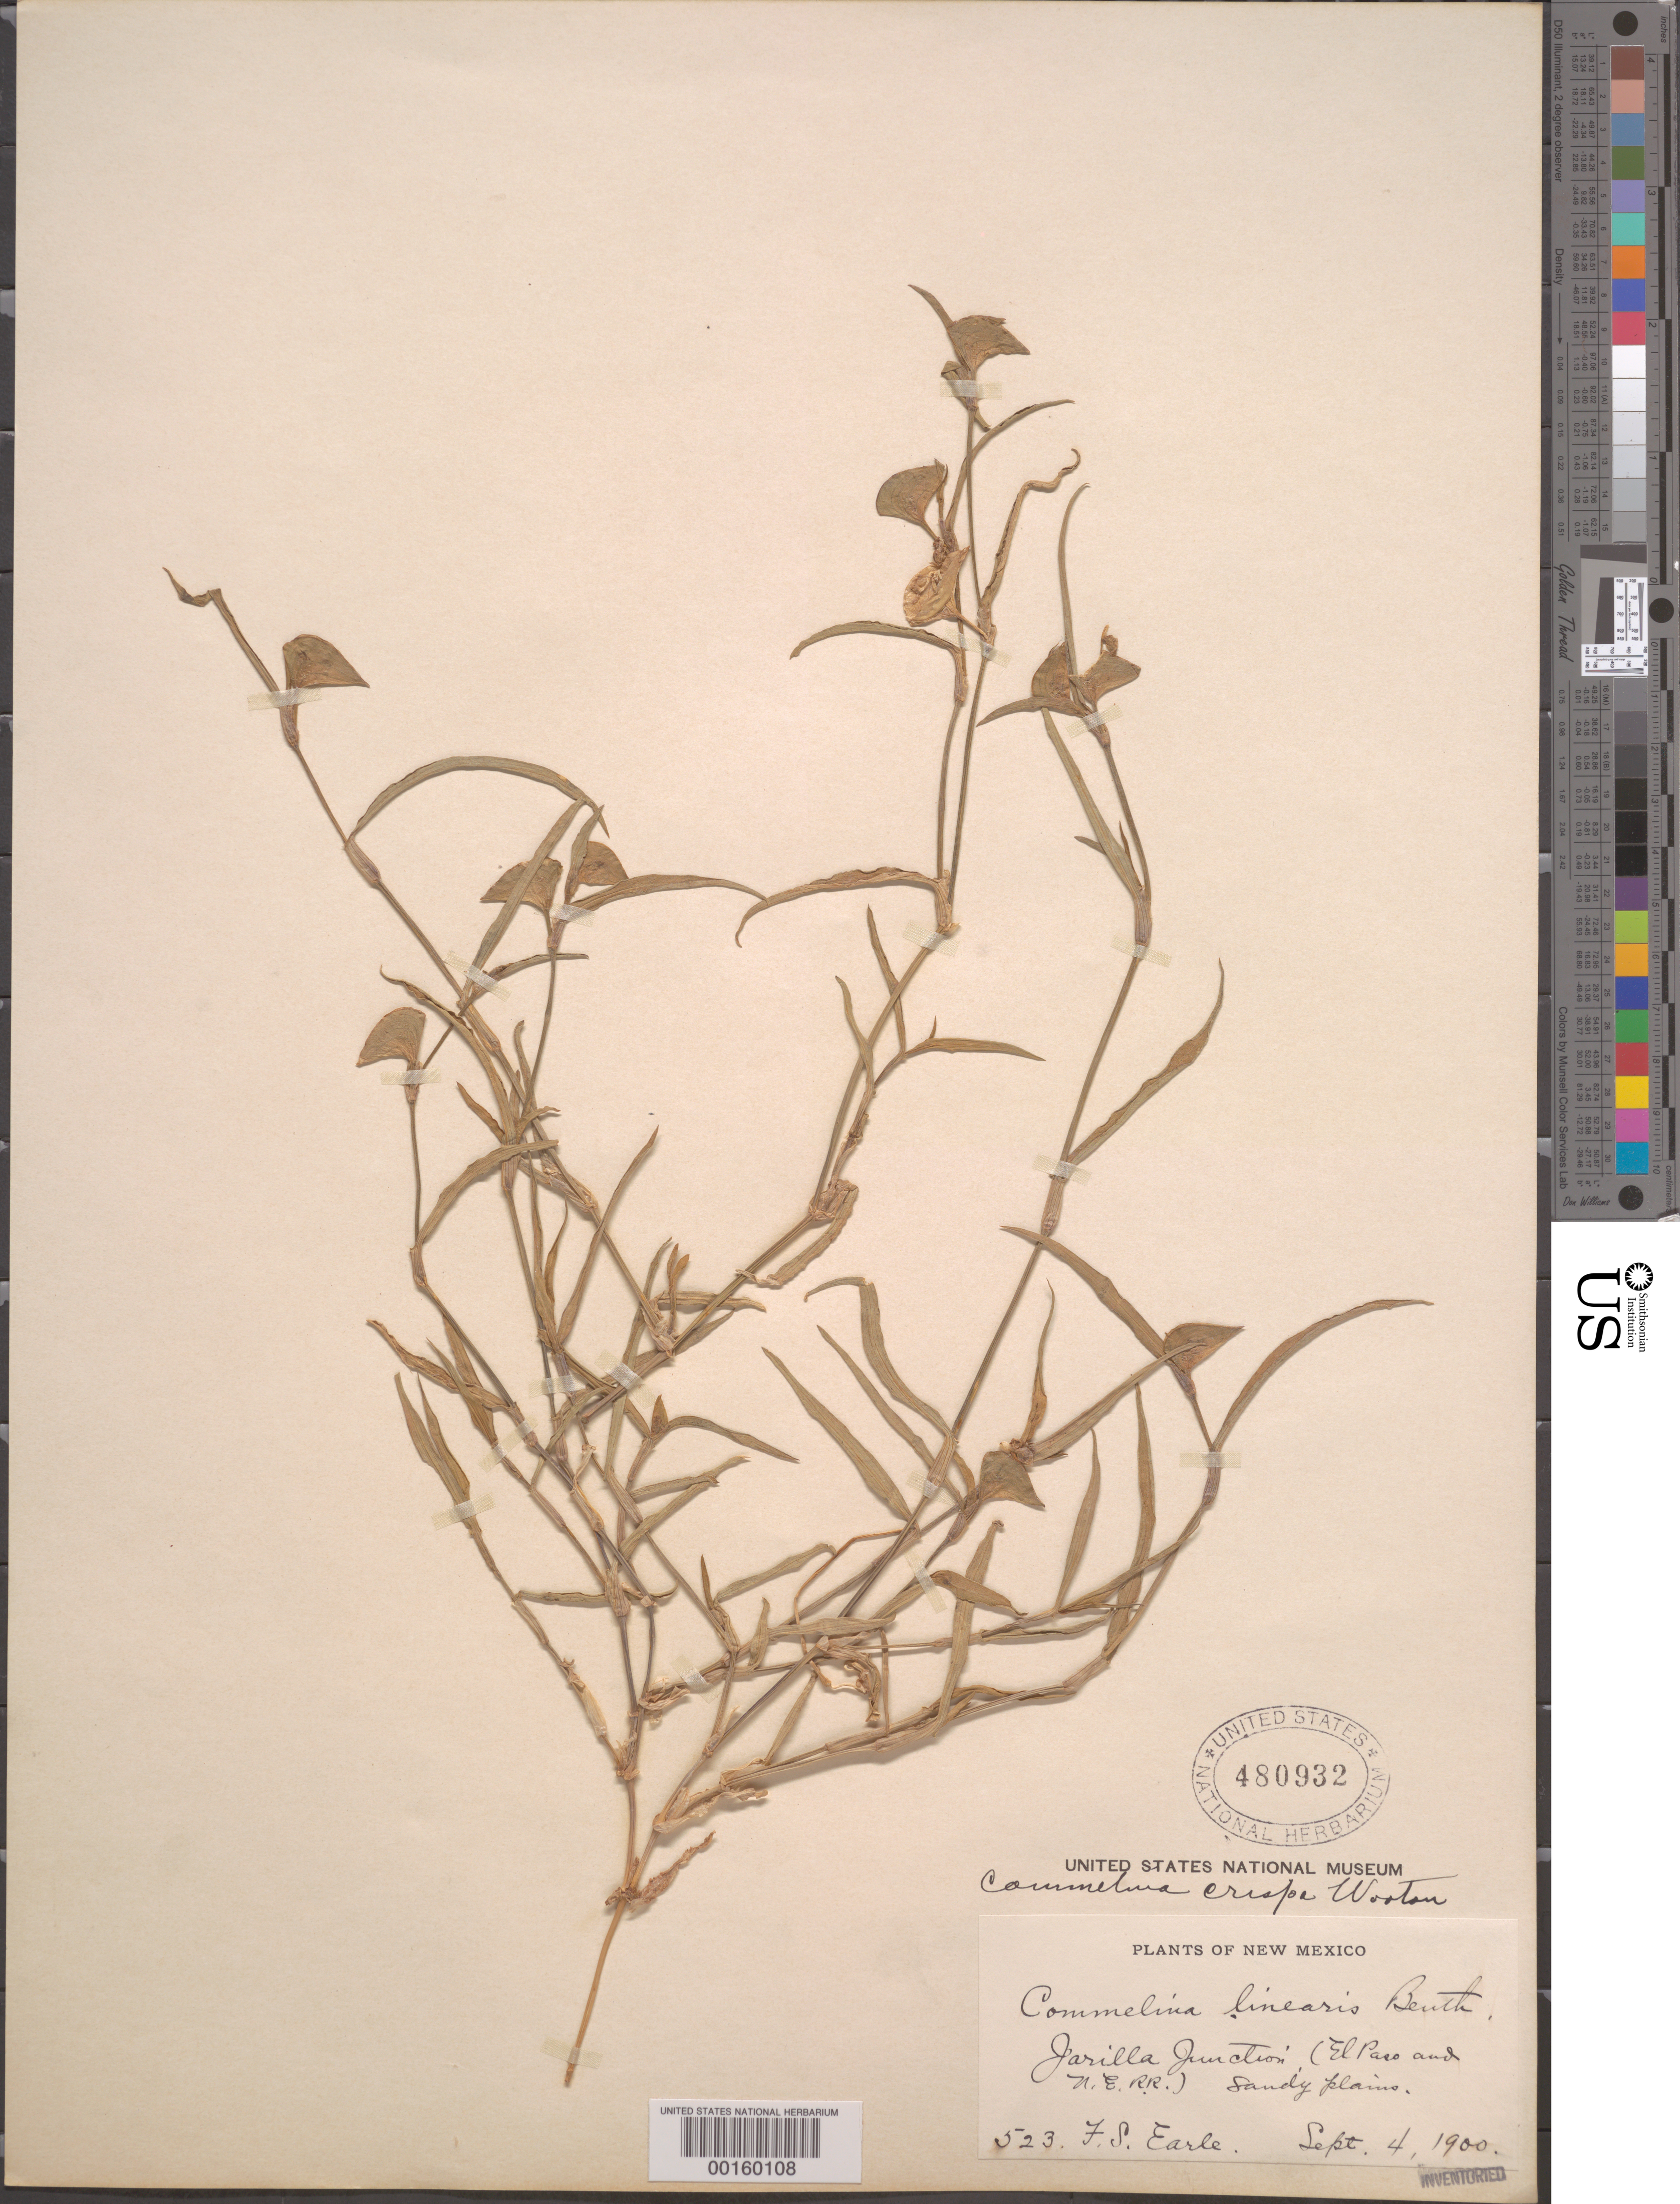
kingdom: Plantae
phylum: Tracheophyta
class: Liliopsida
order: Commelinales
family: Commelinaceae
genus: Commelina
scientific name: Commelina erecta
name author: L.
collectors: F. S. Earle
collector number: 523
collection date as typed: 04 Sep 1900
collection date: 1900-09-04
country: United States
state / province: New Mexico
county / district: Otero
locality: Jarilla junction (el paso and n.e. r.r.)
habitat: Sandy plains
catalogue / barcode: US 480932